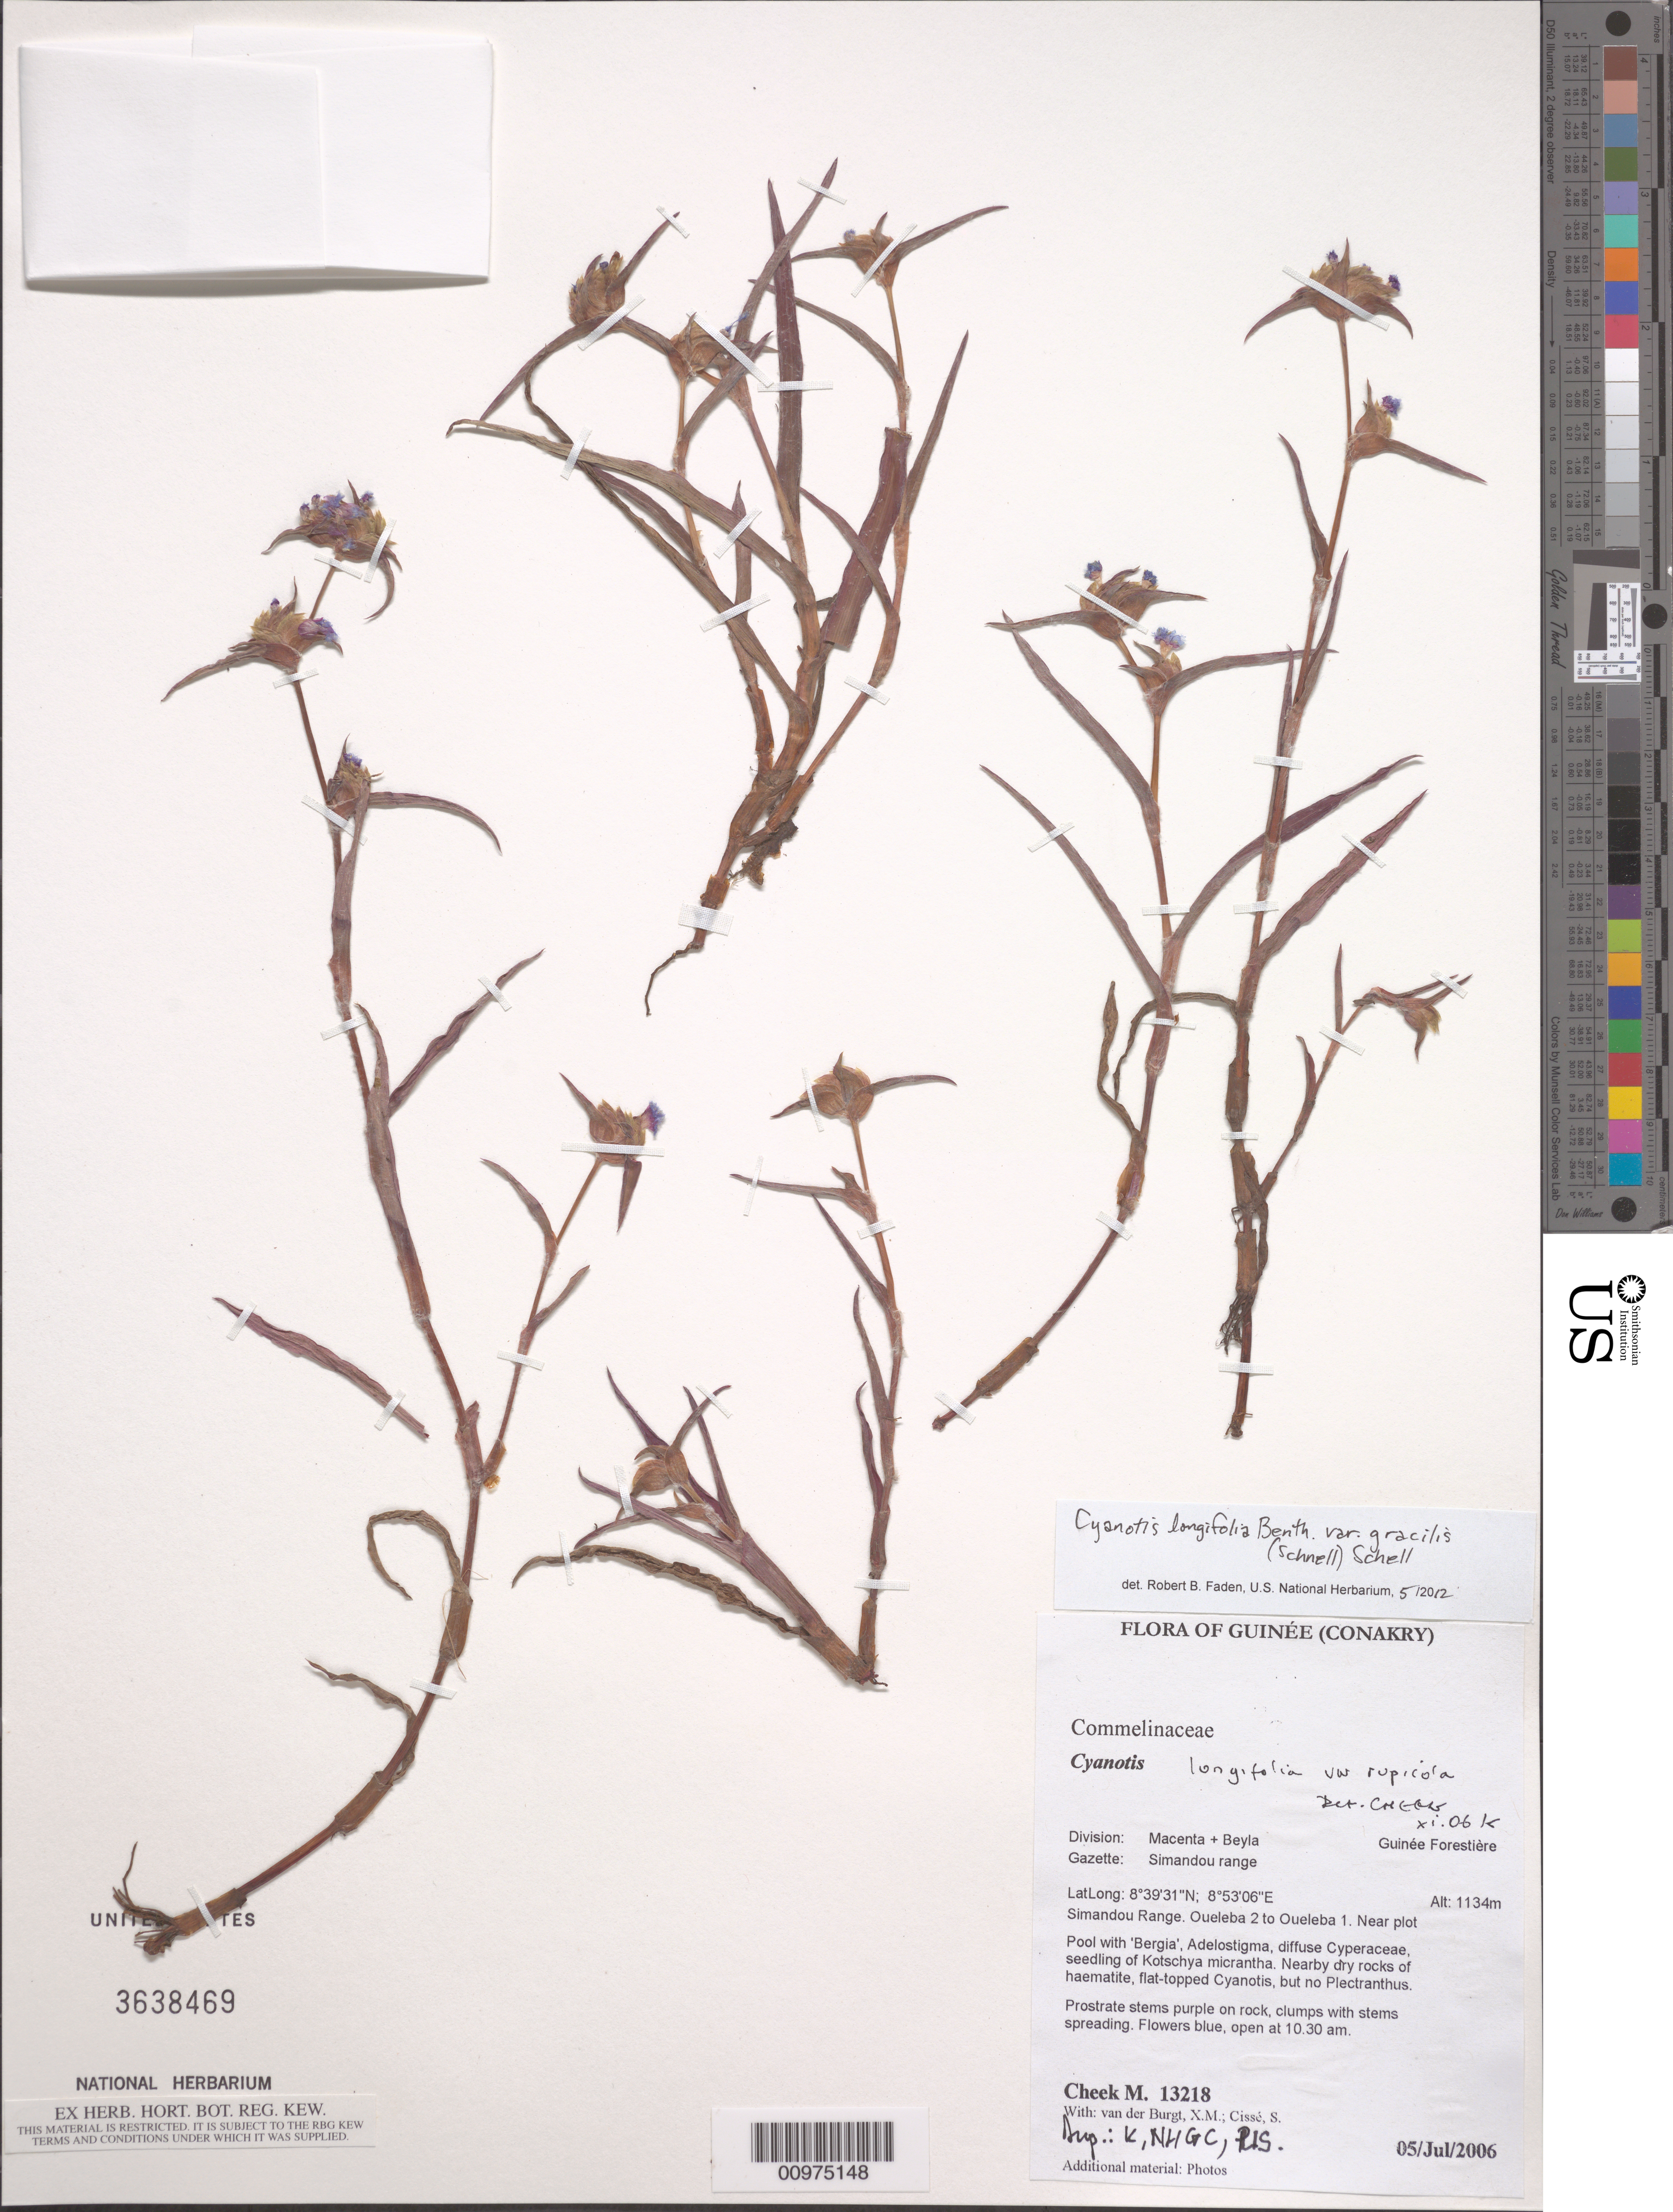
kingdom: Plantae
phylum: Tracheophyta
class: Liliopsida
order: Commelinales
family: Commelinaceae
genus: Cyanotis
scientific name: Cyanotis longifolia var. gracilis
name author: (Schnell) Schnell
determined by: Faden, Robert B., (US), Smithsonian Institution - National Museum of Natural History (UNITED STATES)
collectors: M. Cheek et al.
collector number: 13218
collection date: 2006-07-05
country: Guinea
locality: Macenta + Beyla. Guinée Forestière. Simandou range. Oueleba 2 to Oueleba 1. Near plot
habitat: Pool with 'Bergia', Adelostigma, diffuse Cyperaceae, seedling of Kotschya micrantha. Nearby dry rocks of haematite, flat-topped Cyanotis, but no Plectranthus.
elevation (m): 1134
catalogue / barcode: US 3638469